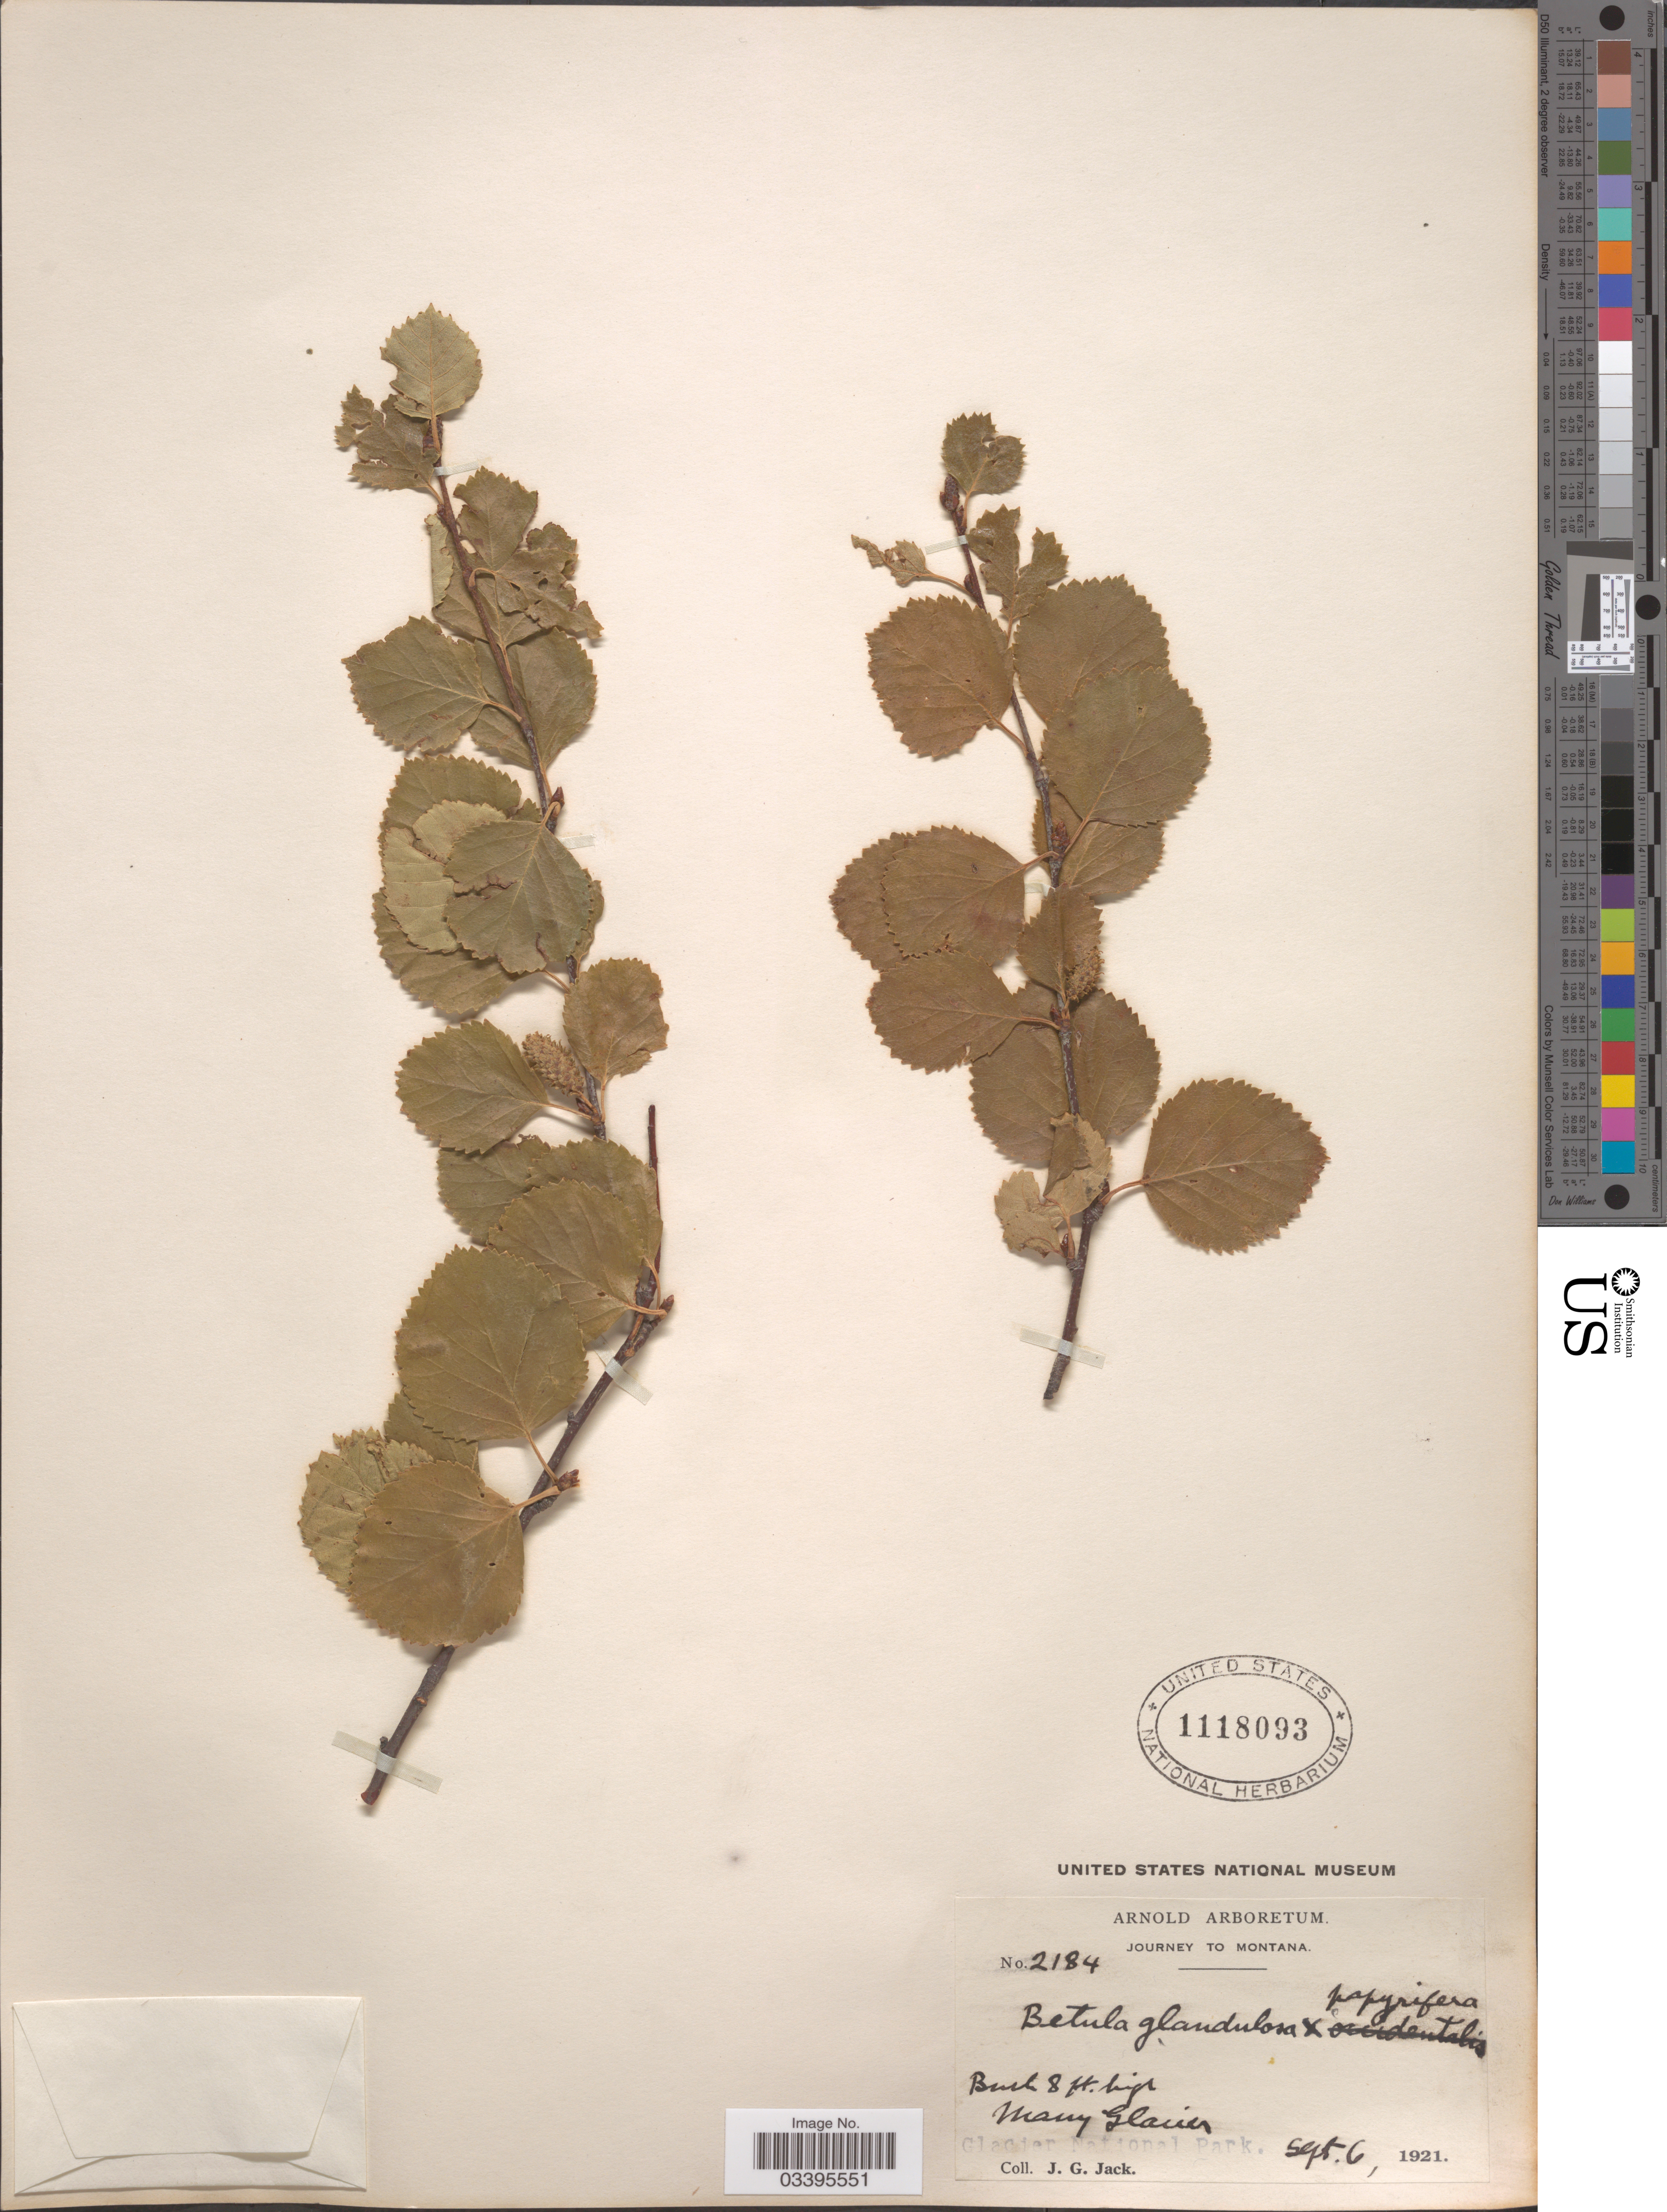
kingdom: Plantae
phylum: Tracheophyta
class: Magnoliopsida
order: Fagales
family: Betulaceae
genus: Betula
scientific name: Betula glandulosa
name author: Michx.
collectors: J. G. Jack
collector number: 2184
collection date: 1921-09-06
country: United States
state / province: Montana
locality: Many Glacier. Glacier National Park.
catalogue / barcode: US 1118093